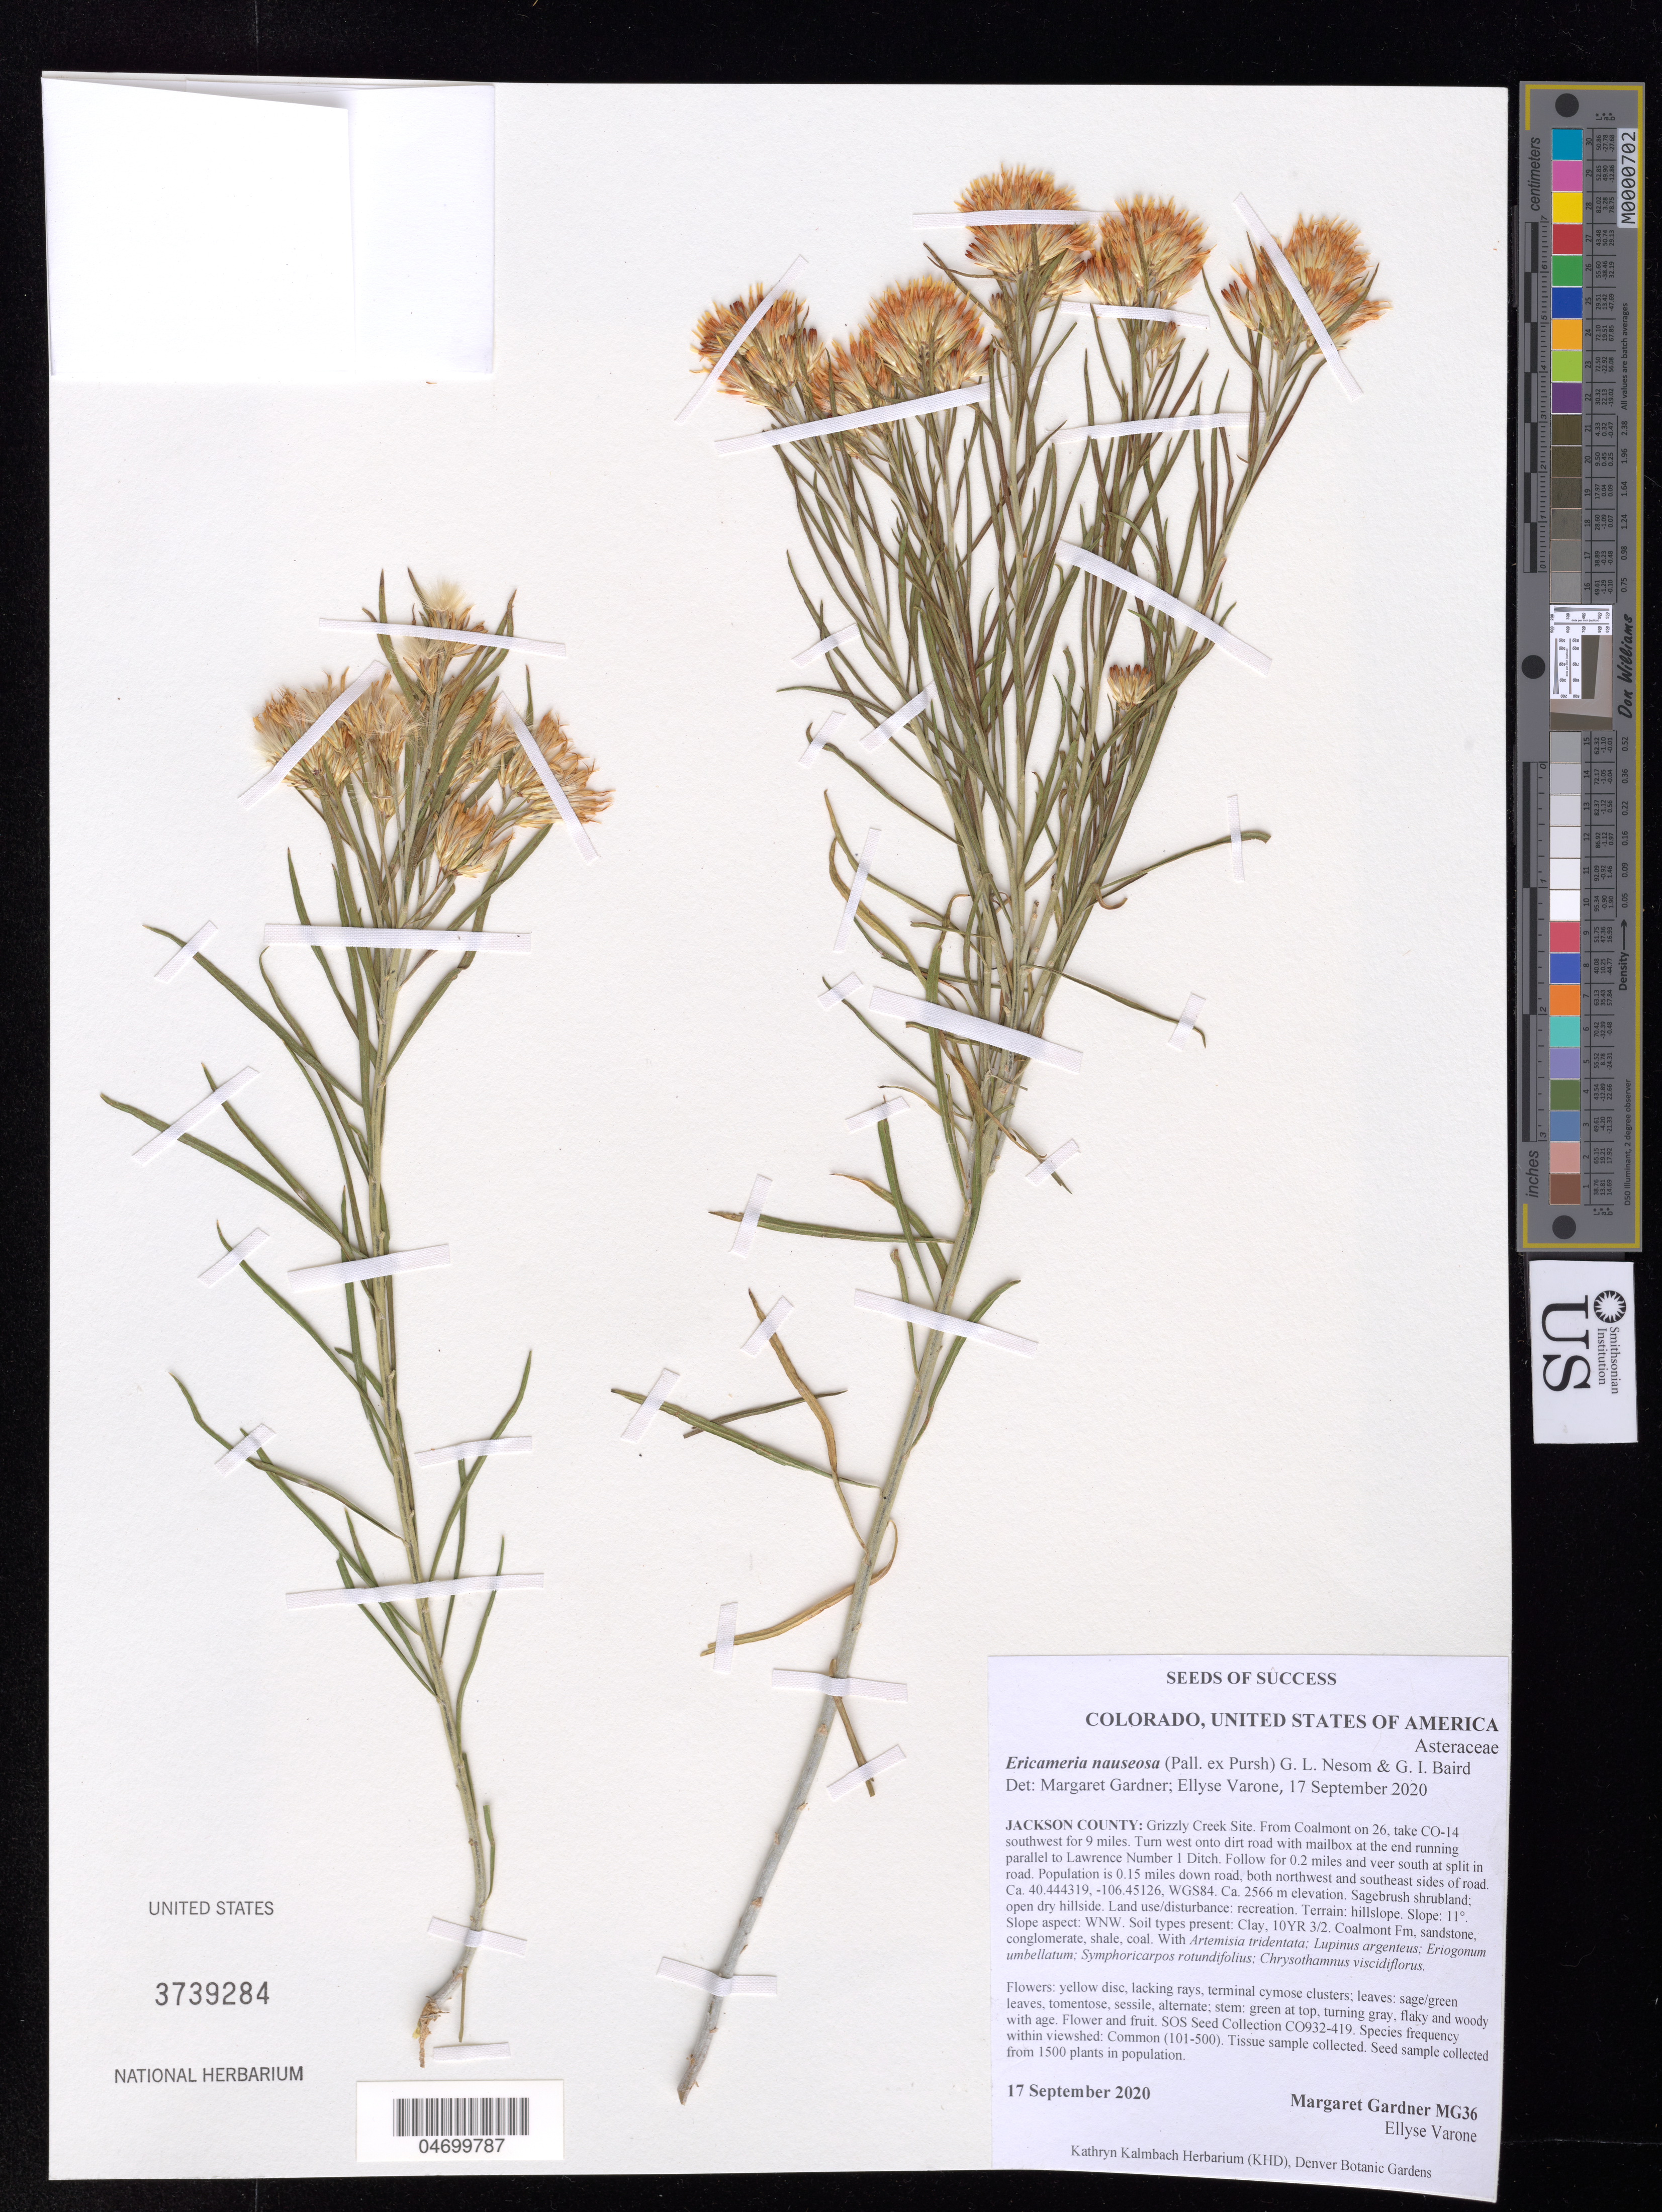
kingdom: Plantae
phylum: Tracheophyta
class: Magnoliopsida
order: Asterales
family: Asteraceae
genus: Ericameria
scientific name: Ericameria nauseosa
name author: (Pall. ex Pursh) G.L. Nesom & G.I. Baird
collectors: M. Gardner & E. Varone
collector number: MG36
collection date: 2020-09-17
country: United States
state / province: Colorado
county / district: Jackson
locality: Grizzly Creek Site.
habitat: Sagebrush shrubland, open dry hillside. Clay soil, Coalmont Fm, sandstone, conglomerate, shale, coal. With Artemisia tridentata, Lupinus argenteus, etc.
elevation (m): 2566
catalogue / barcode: US 3739284